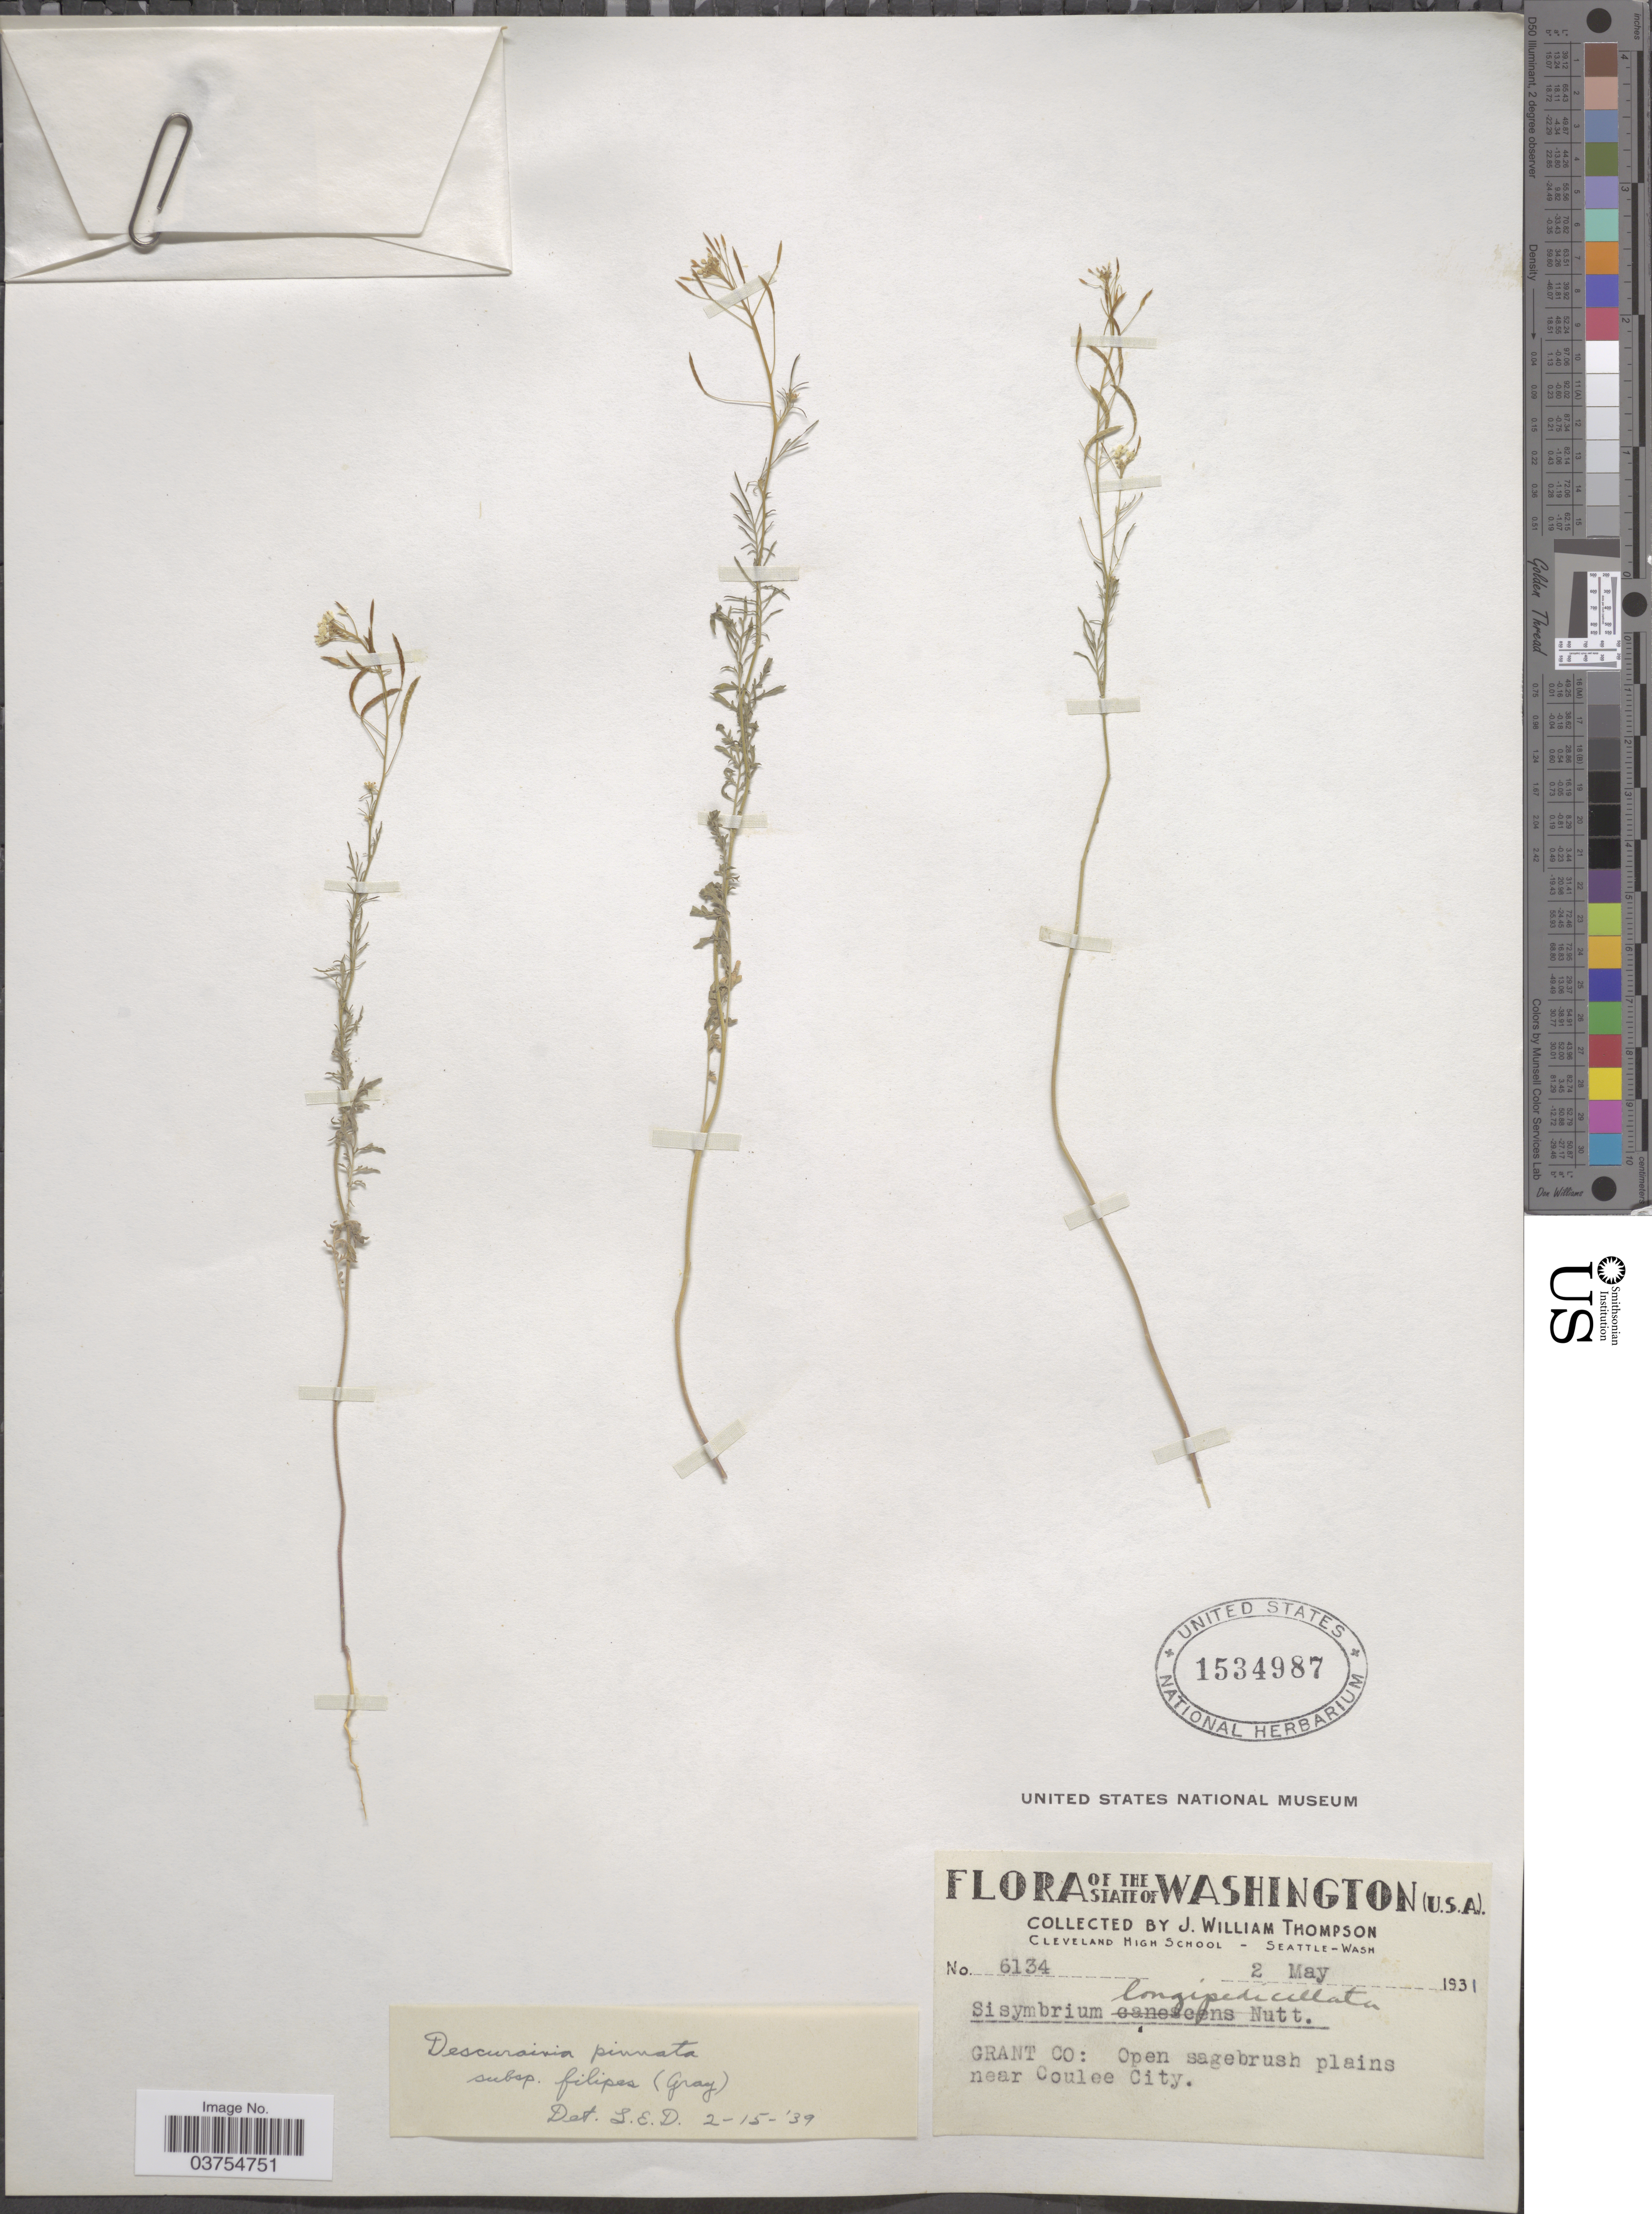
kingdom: Plantae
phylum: Tracheophyta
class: Magnoliopsida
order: Brassicales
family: Brassicaceae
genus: Descurainia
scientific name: Descurainia pinnata subsp. filipes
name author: (A. Gray) Detling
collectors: J. W. Thompson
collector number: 6134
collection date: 1931-05-02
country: United States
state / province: Washington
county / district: Grant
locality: Grant Co: Open sagebrush plains near Coulee City.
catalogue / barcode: US 1534987